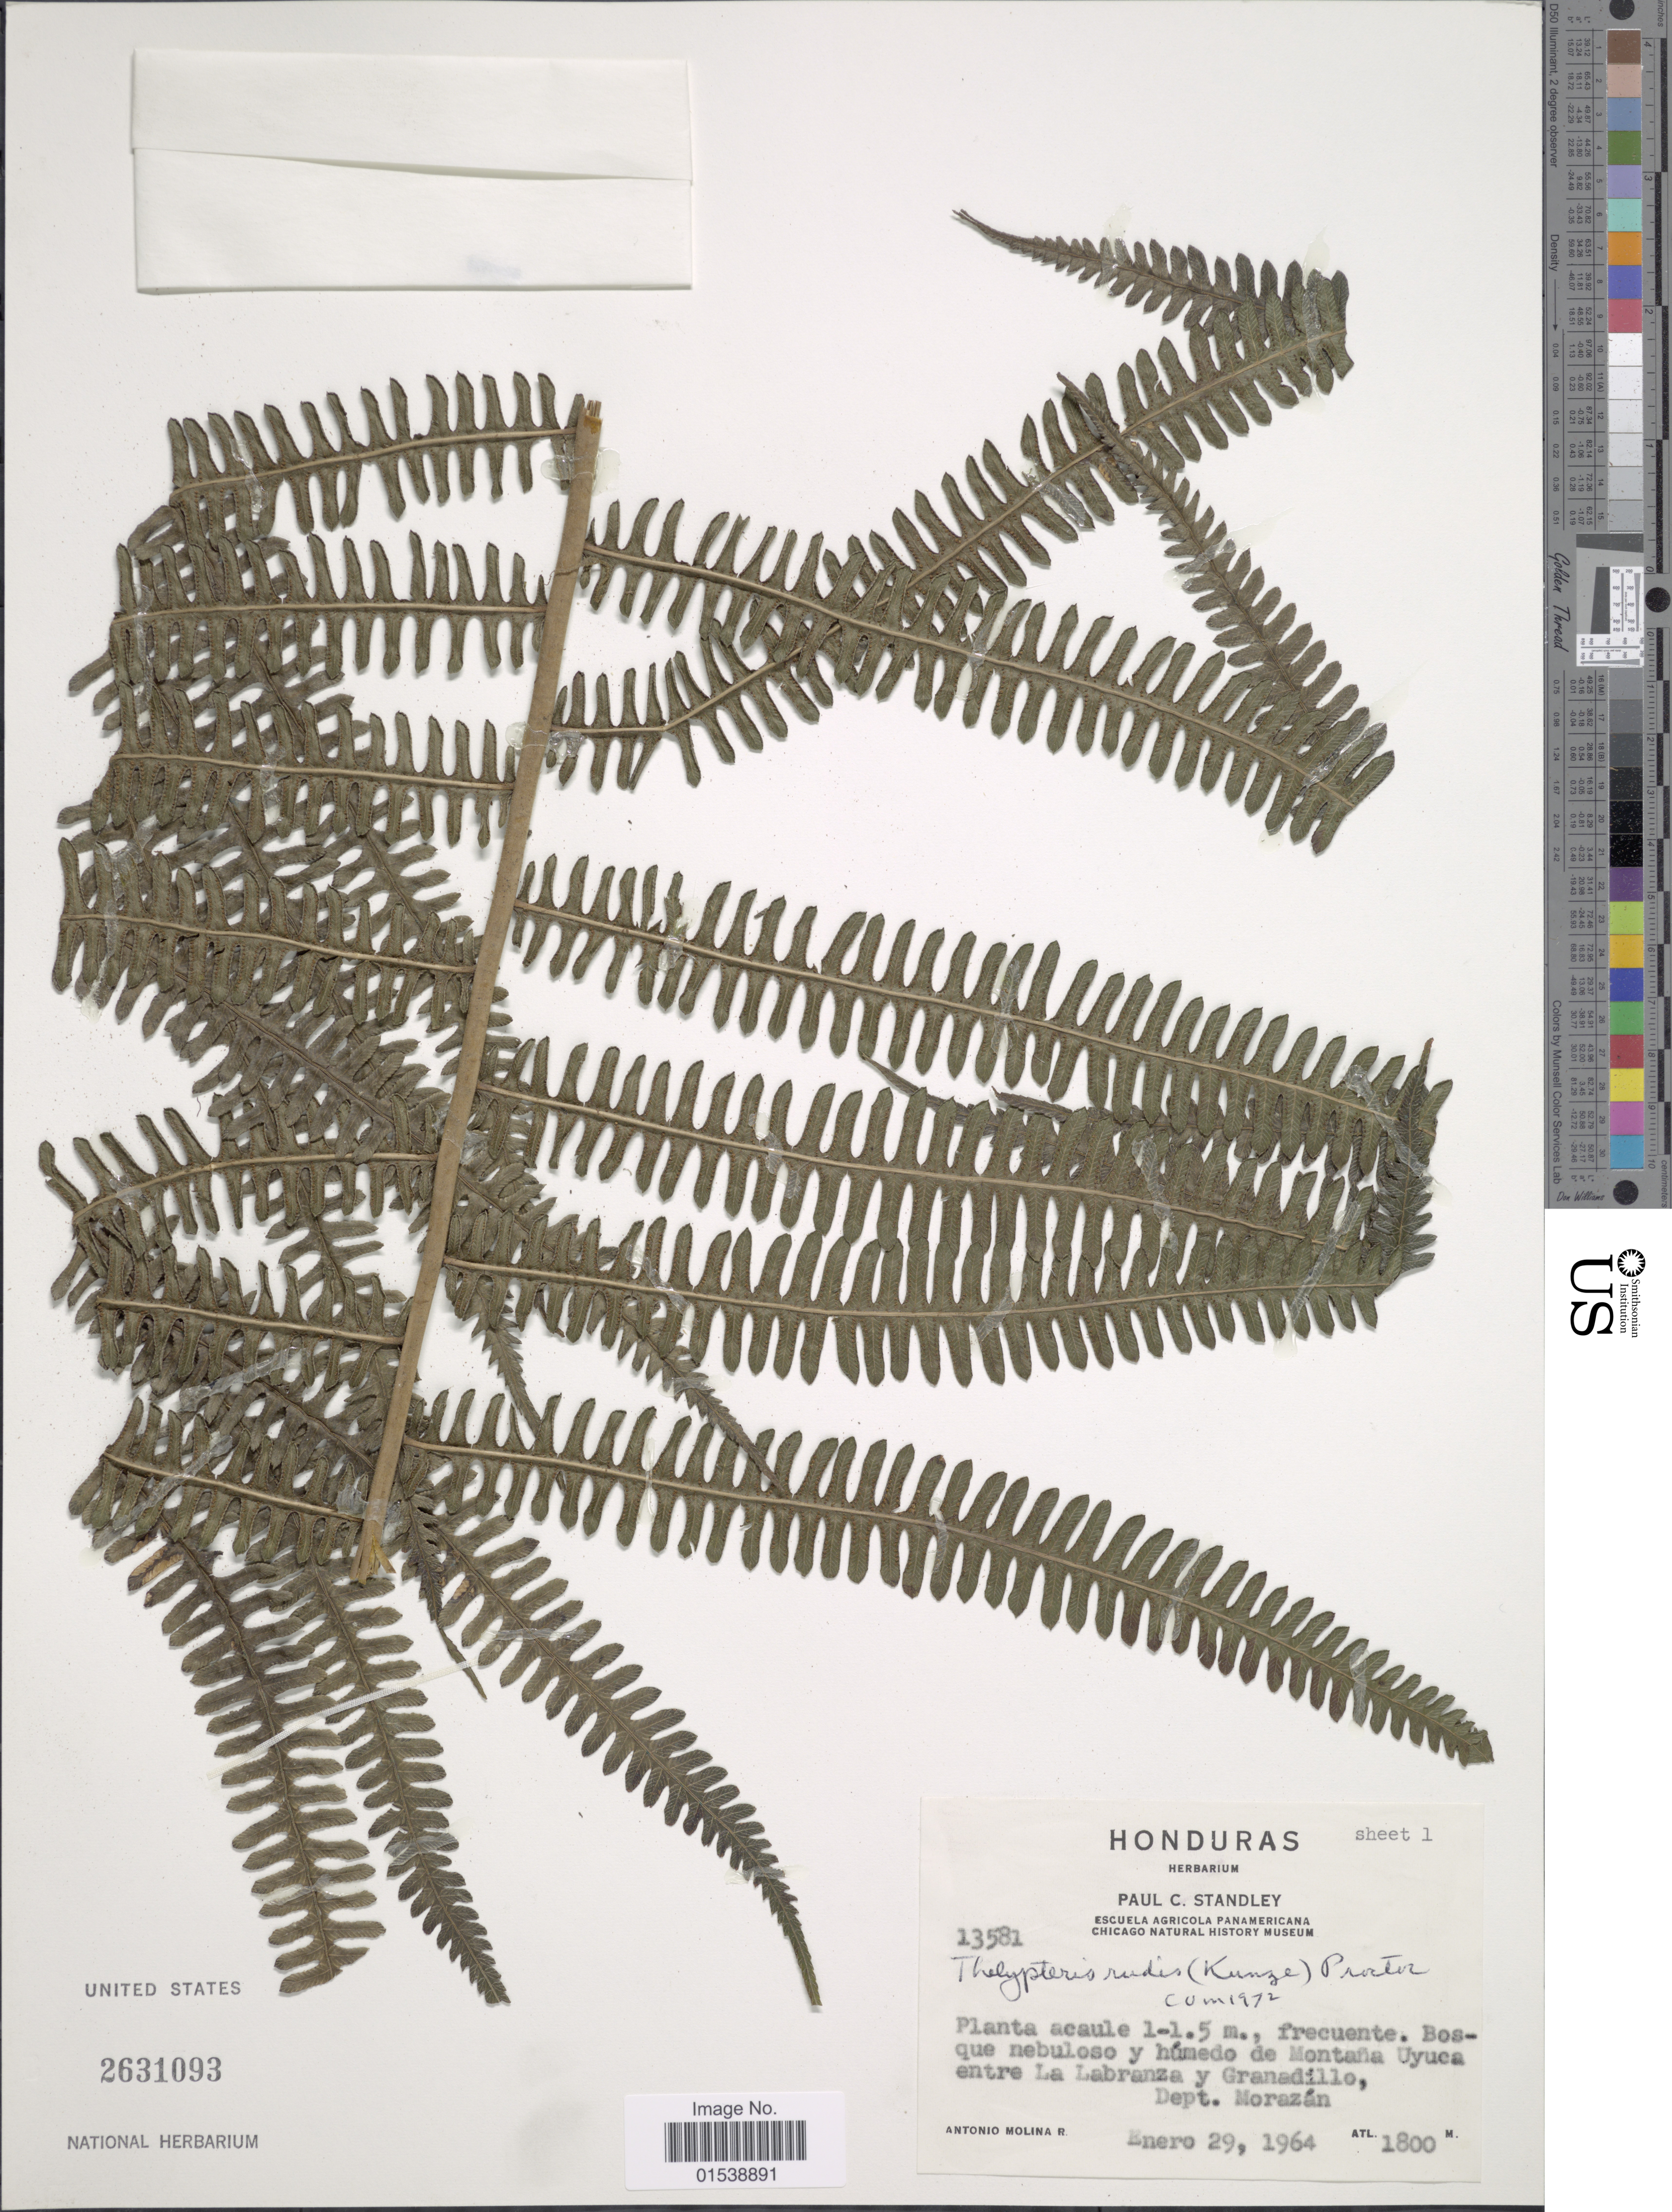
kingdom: Plantae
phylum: Tracheophyta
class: Polypodiopsida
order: Polypodiales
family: Thelypteridaceae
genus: Amauropelta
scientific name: Amauropelta rudis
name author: (Kunze) Pic. Serm.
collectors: A. Molina R.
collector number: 13581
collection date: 1964-01-29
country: Honduras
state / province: Fco. Morazán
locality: Boque nebuloso y humedo de Montana Uyuca entre La Labranza y Granadillo, Dept. Morazan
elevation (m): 1800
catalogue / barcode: US 2631093